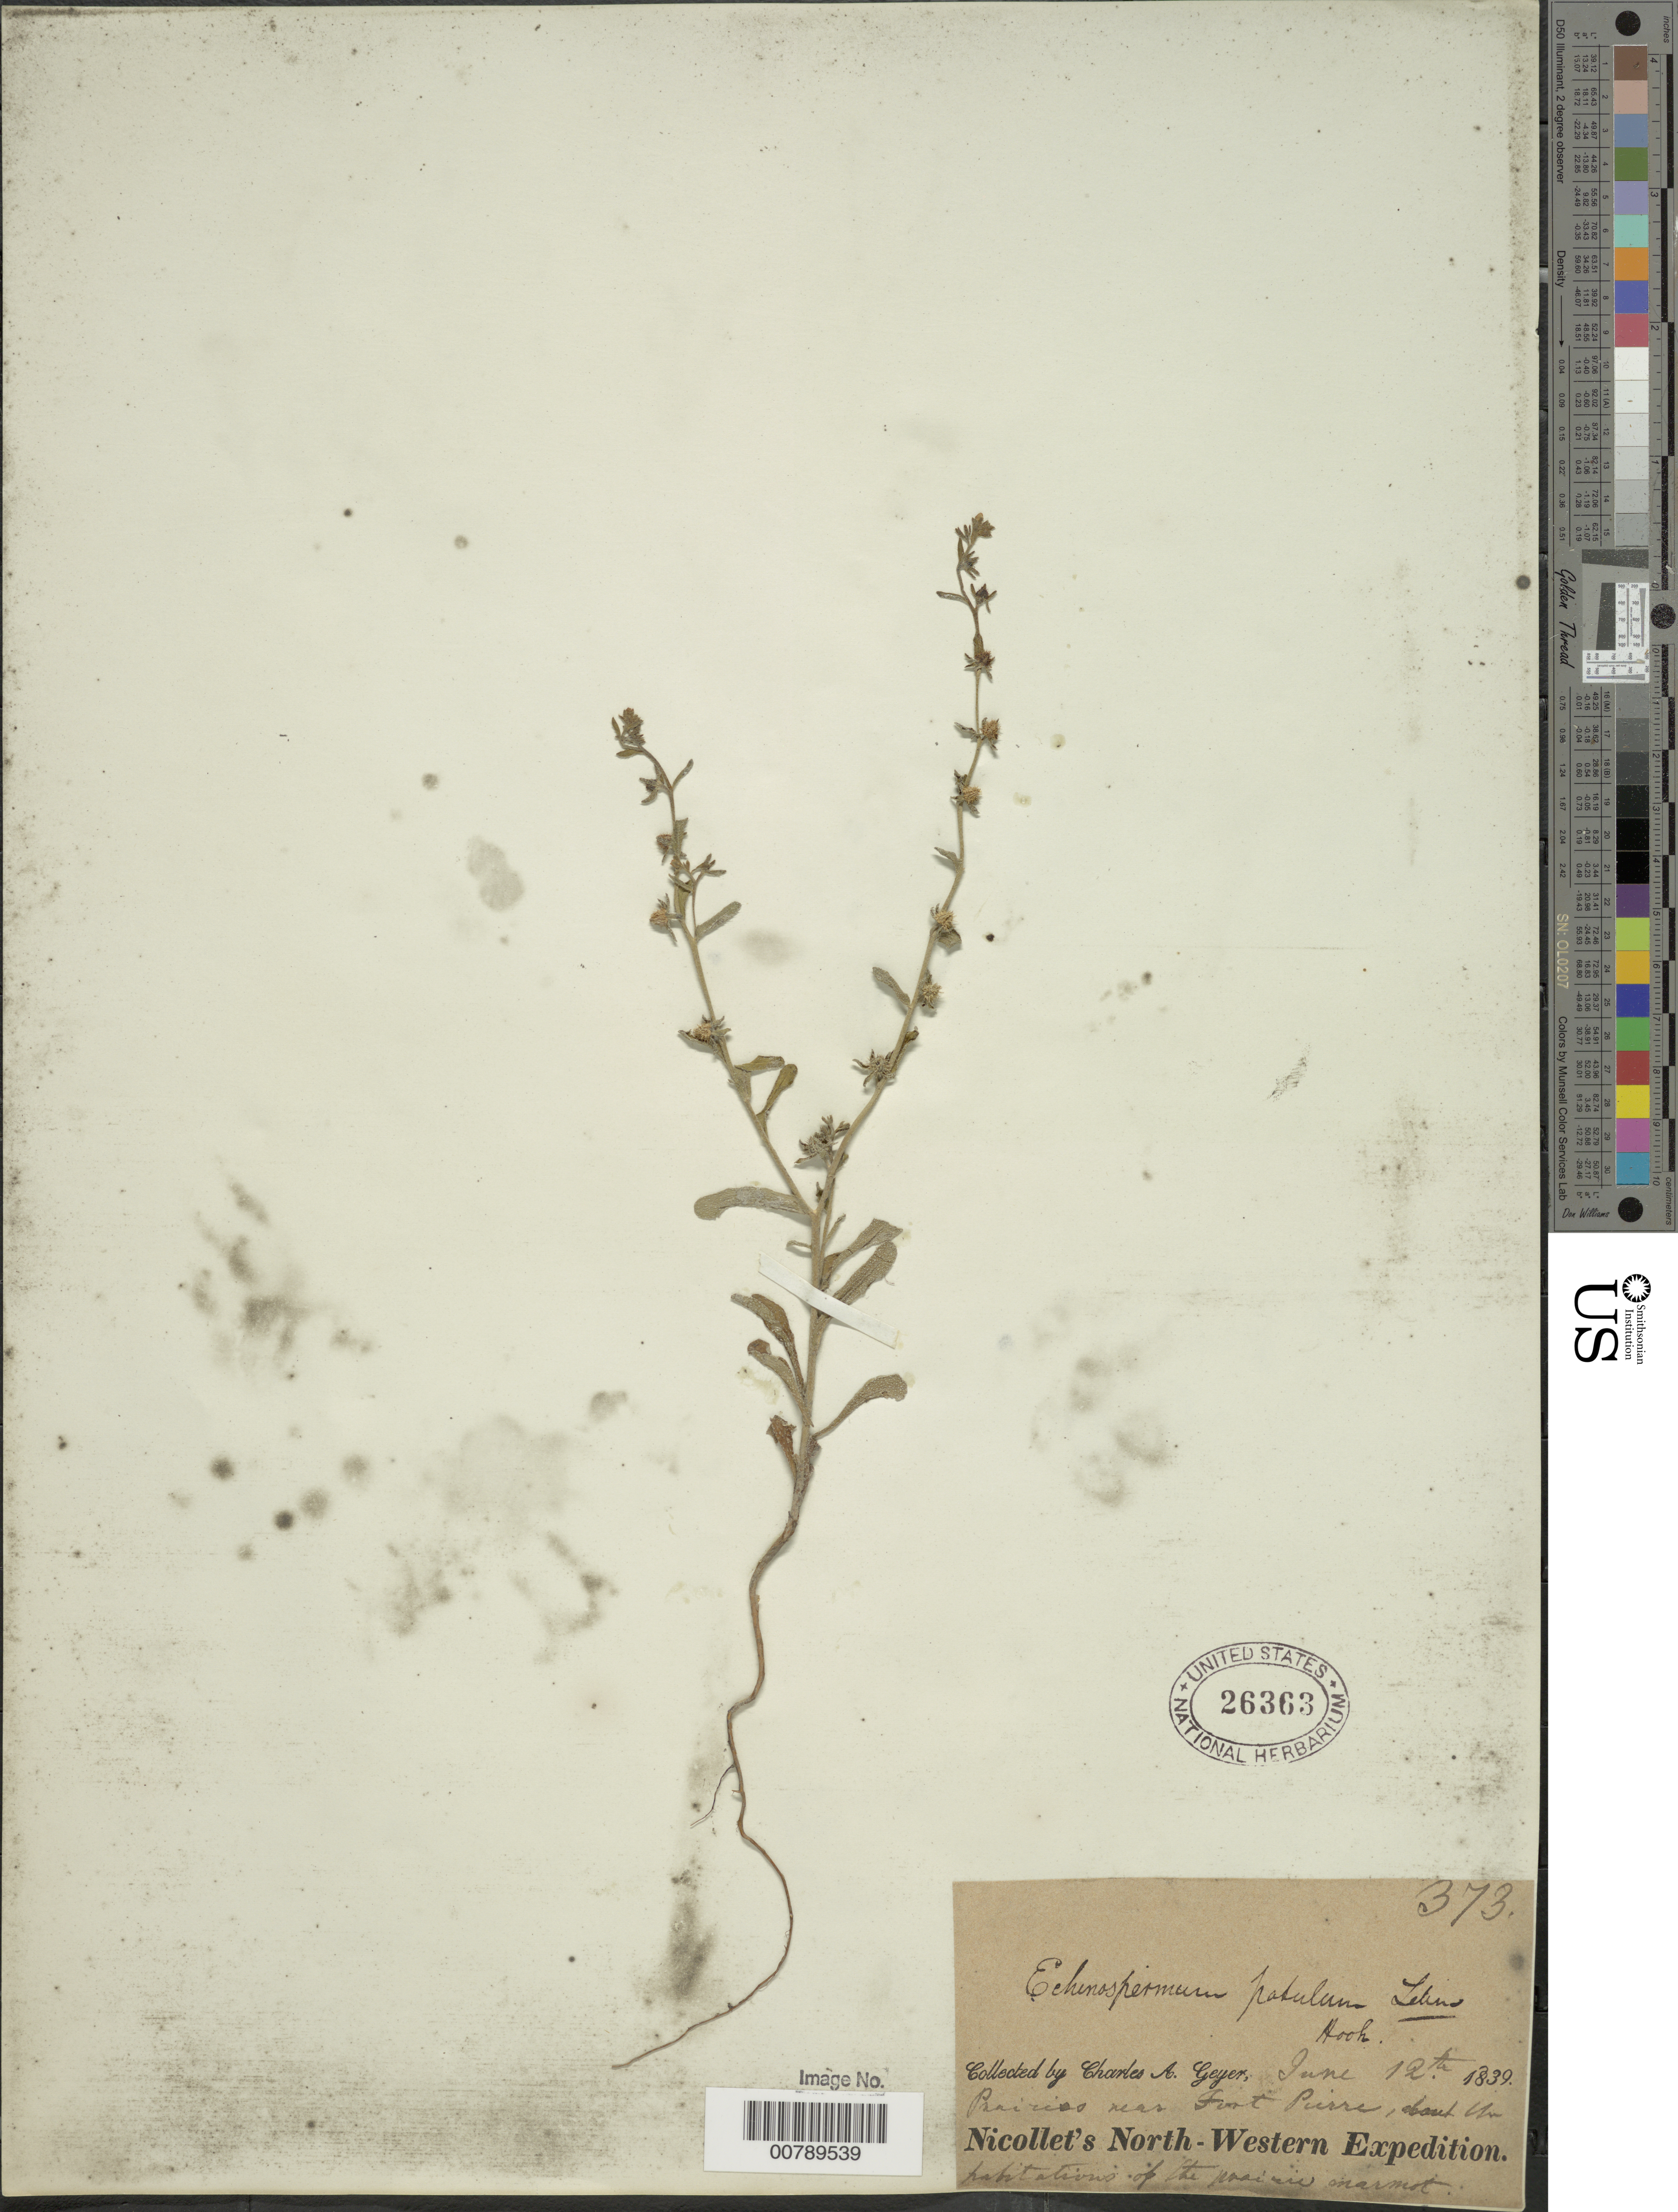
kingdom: Plantae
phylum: Tracheophyta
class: Magnoliopsida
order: Boraginales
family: Boraginaceae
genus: Lappula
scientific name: Lappula marginata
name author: (M. Bieb.) Gürke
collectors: C. A. Geyer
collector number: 373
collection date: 1839-06-12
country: United States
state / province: South Dakota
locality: Prairies near Fort Pierre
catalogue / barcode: US 26363